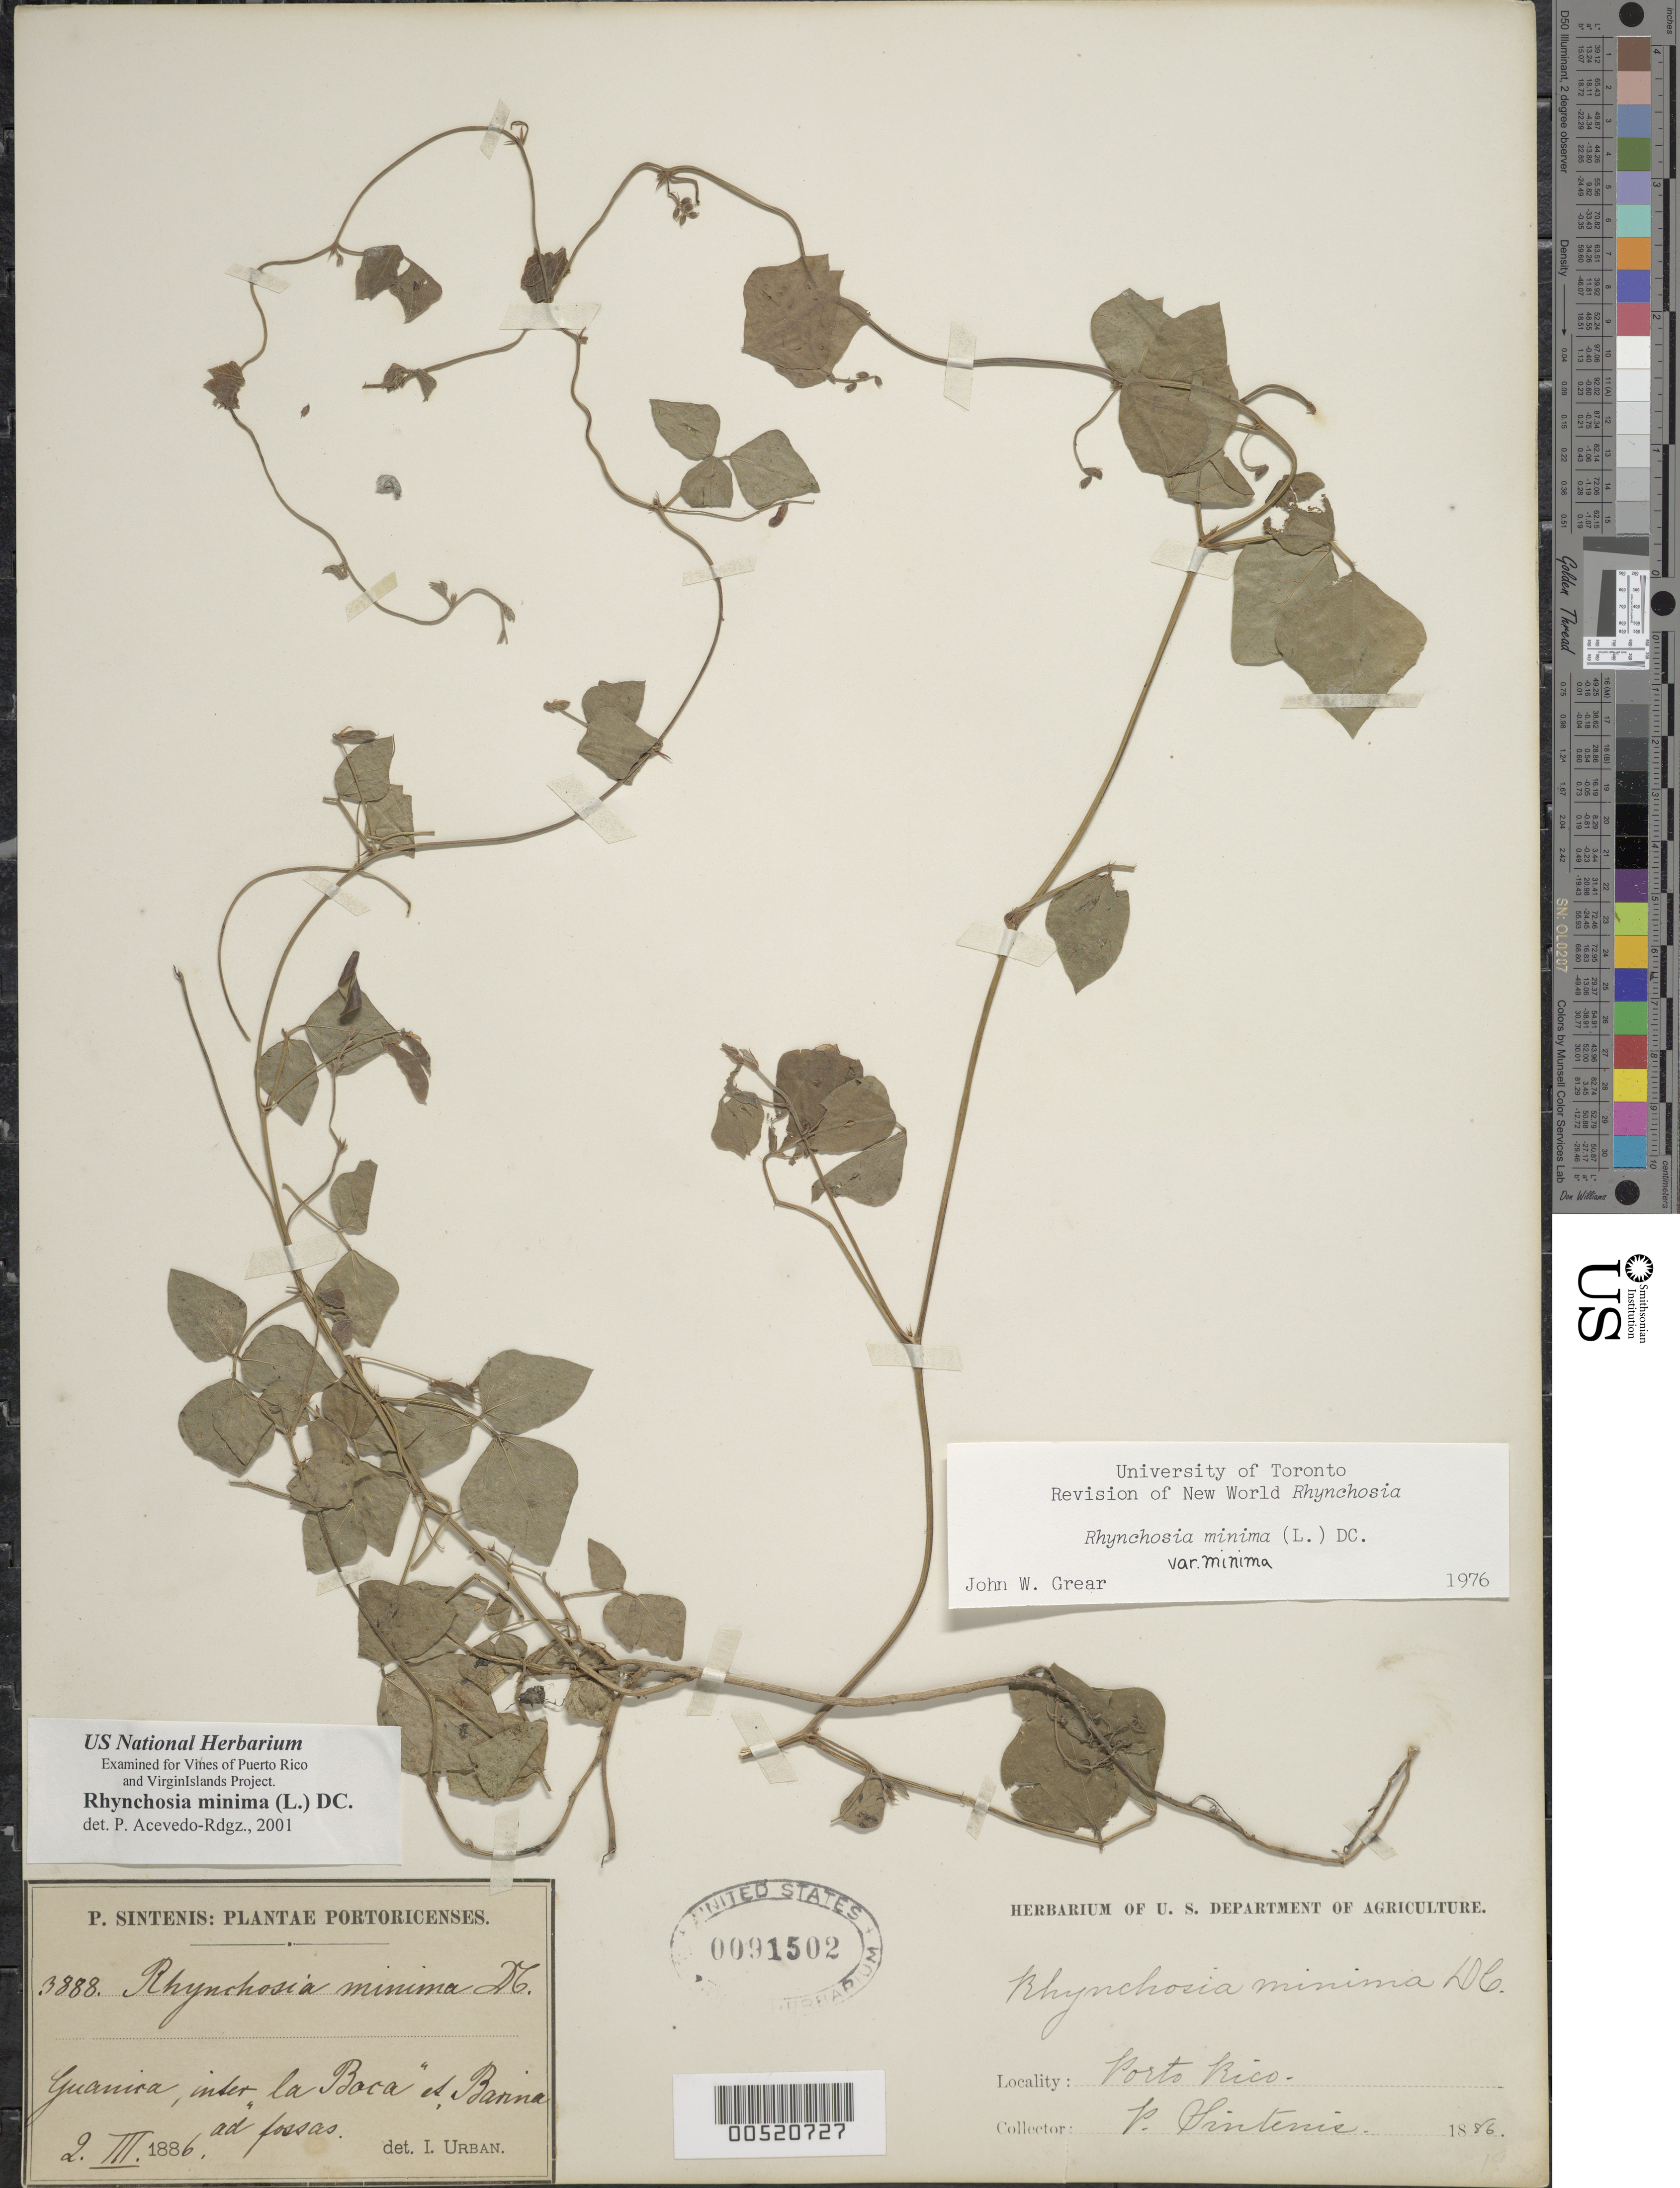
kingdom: Plantae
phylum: Tracheophyta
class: Magnoliopsida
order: Fabales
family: Fabaceae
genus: Rhynchosia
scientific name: Rhynchosia minima var. minima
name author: (L.) DC.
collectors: P. Sintenis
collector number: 3888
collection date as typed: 02 Mar 1886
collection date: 1886-03-02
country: Puerto Rico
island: Greater Antilles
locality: Guanica, inter la Boca et Barina ad fossas.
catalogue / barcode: US 91502